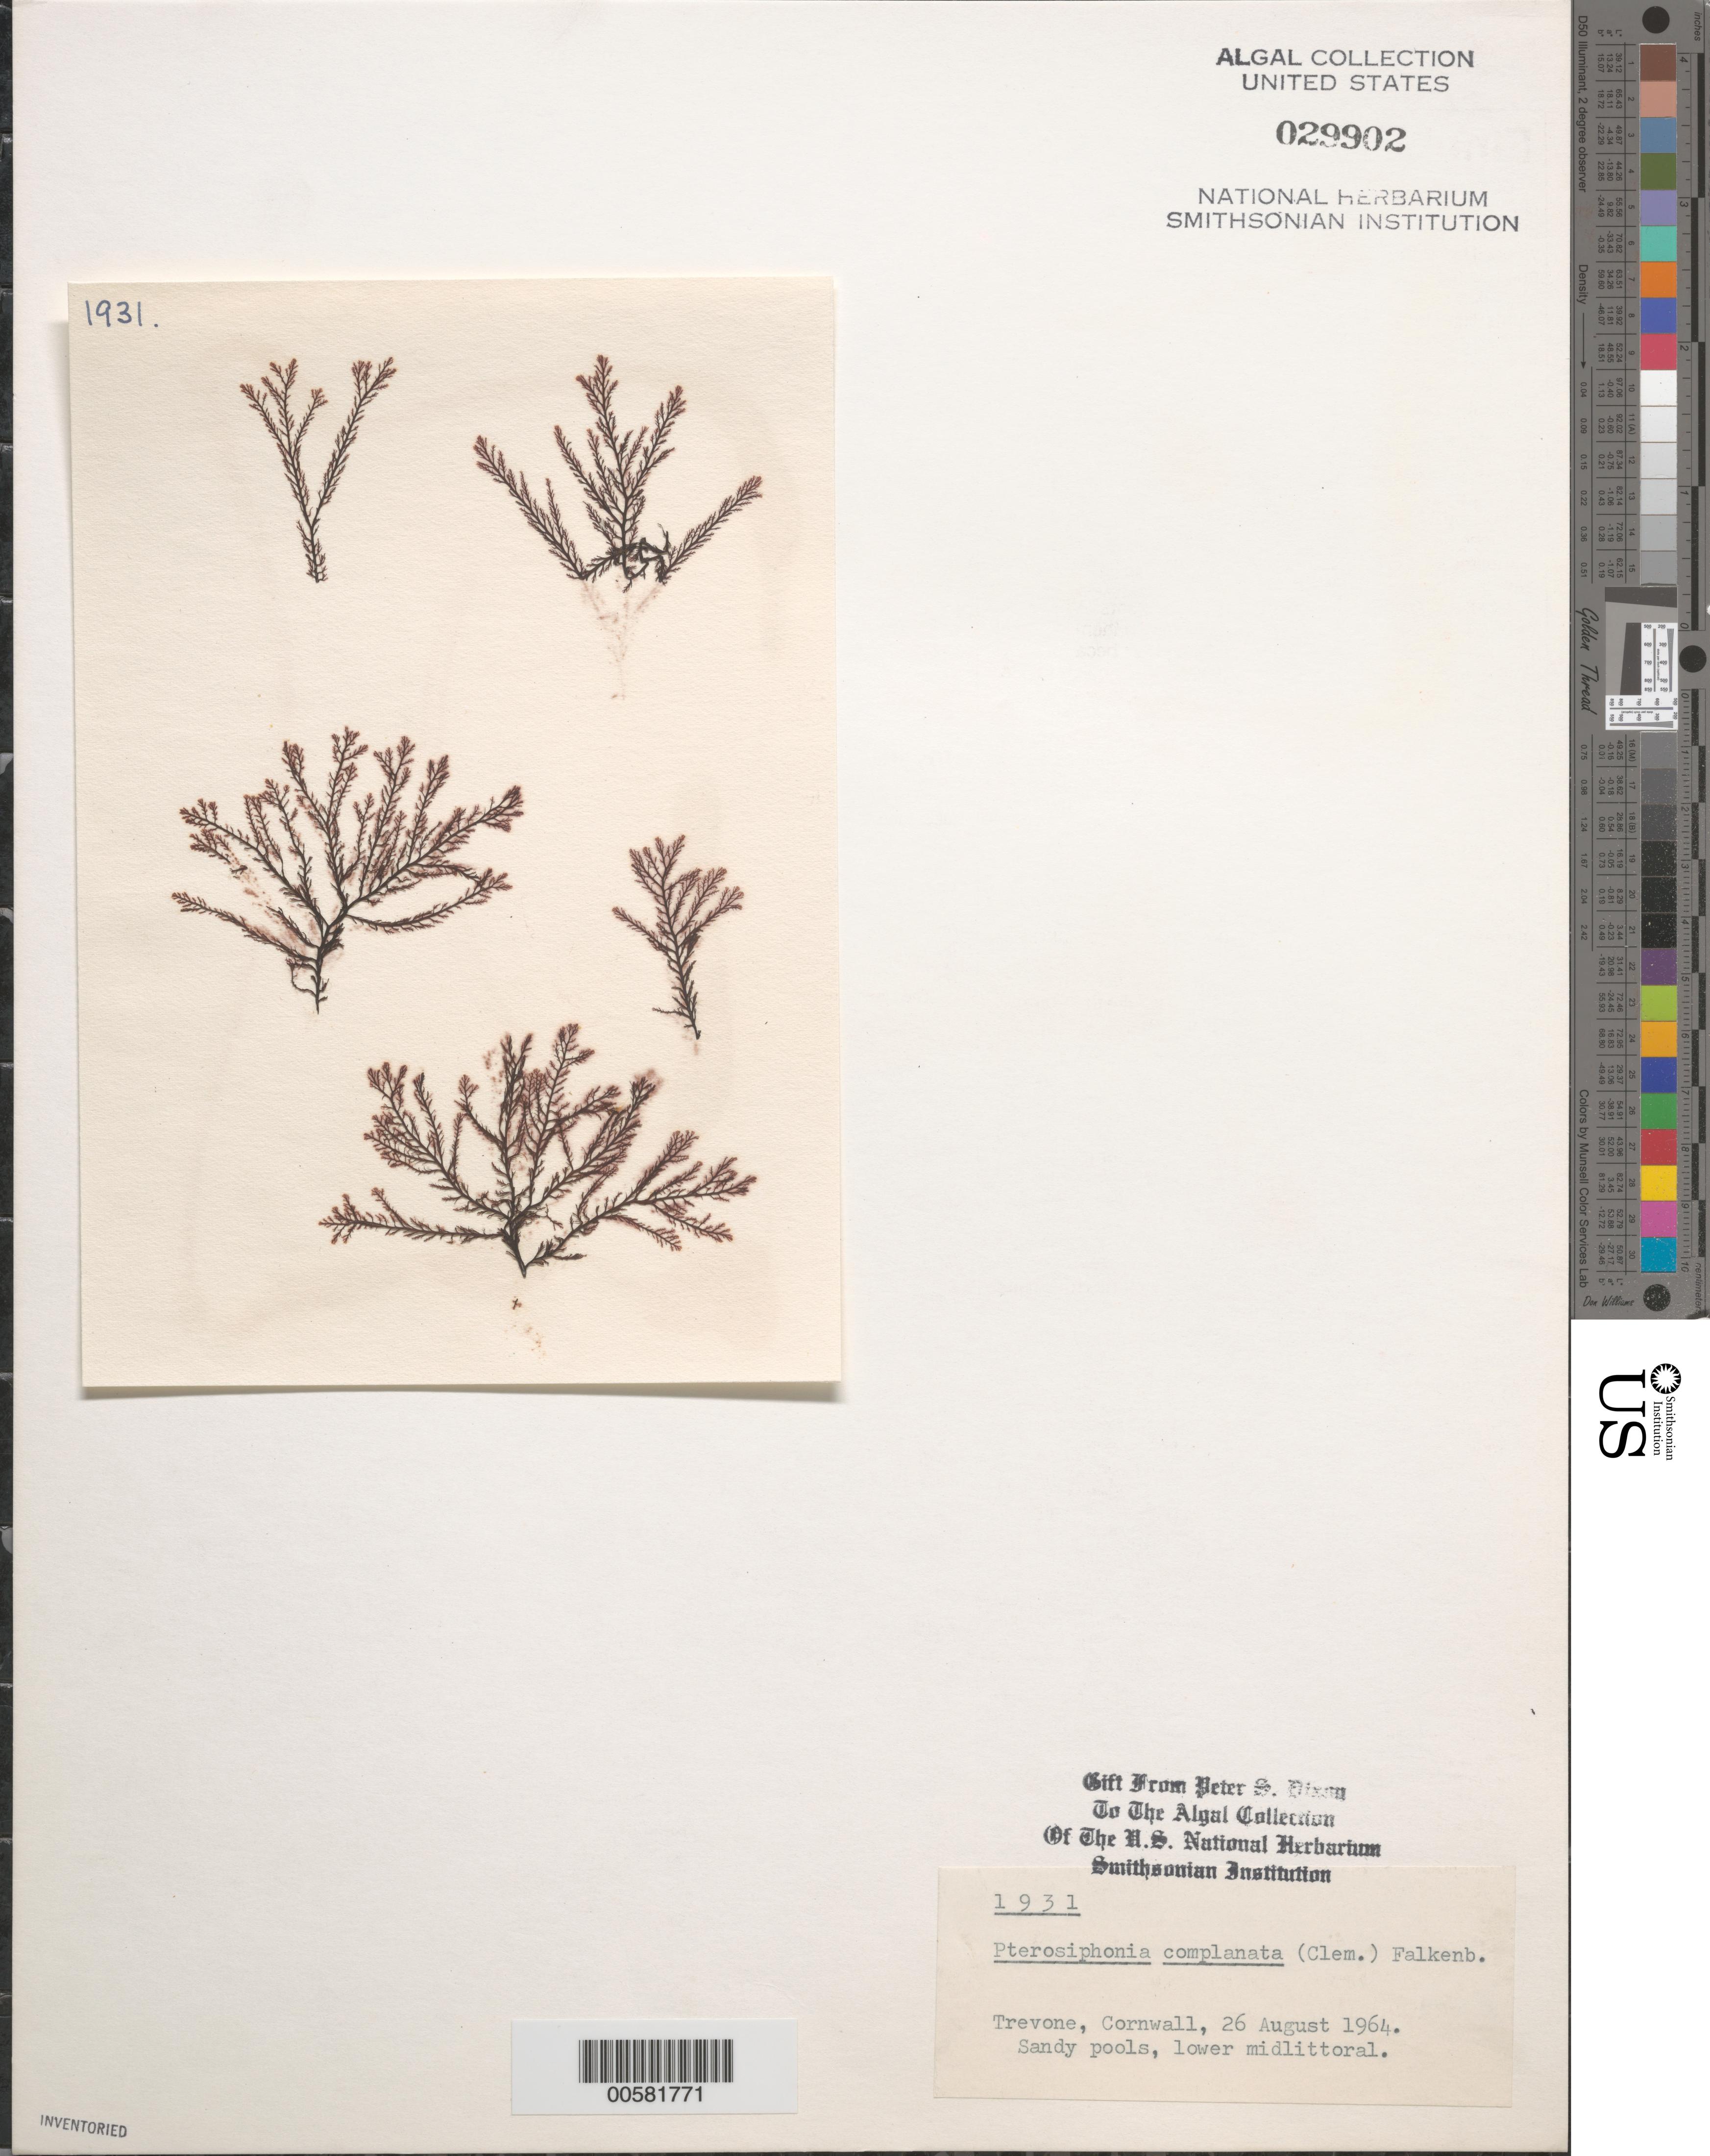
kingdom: Plantae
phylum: Rhodophyta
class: Florideophyceae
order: Ceramiales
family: Rhodomelaceae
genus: Pterosiphonia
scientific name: Pterosiphonia complanata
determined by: Dixon, P. S.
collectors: P. S. Dixon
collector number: PSD 1931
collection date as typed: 26 Aug 1964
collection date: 1964-08-26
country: United Kingdom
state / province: England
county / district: Cornwall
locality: Trevone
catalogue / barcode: US 29902